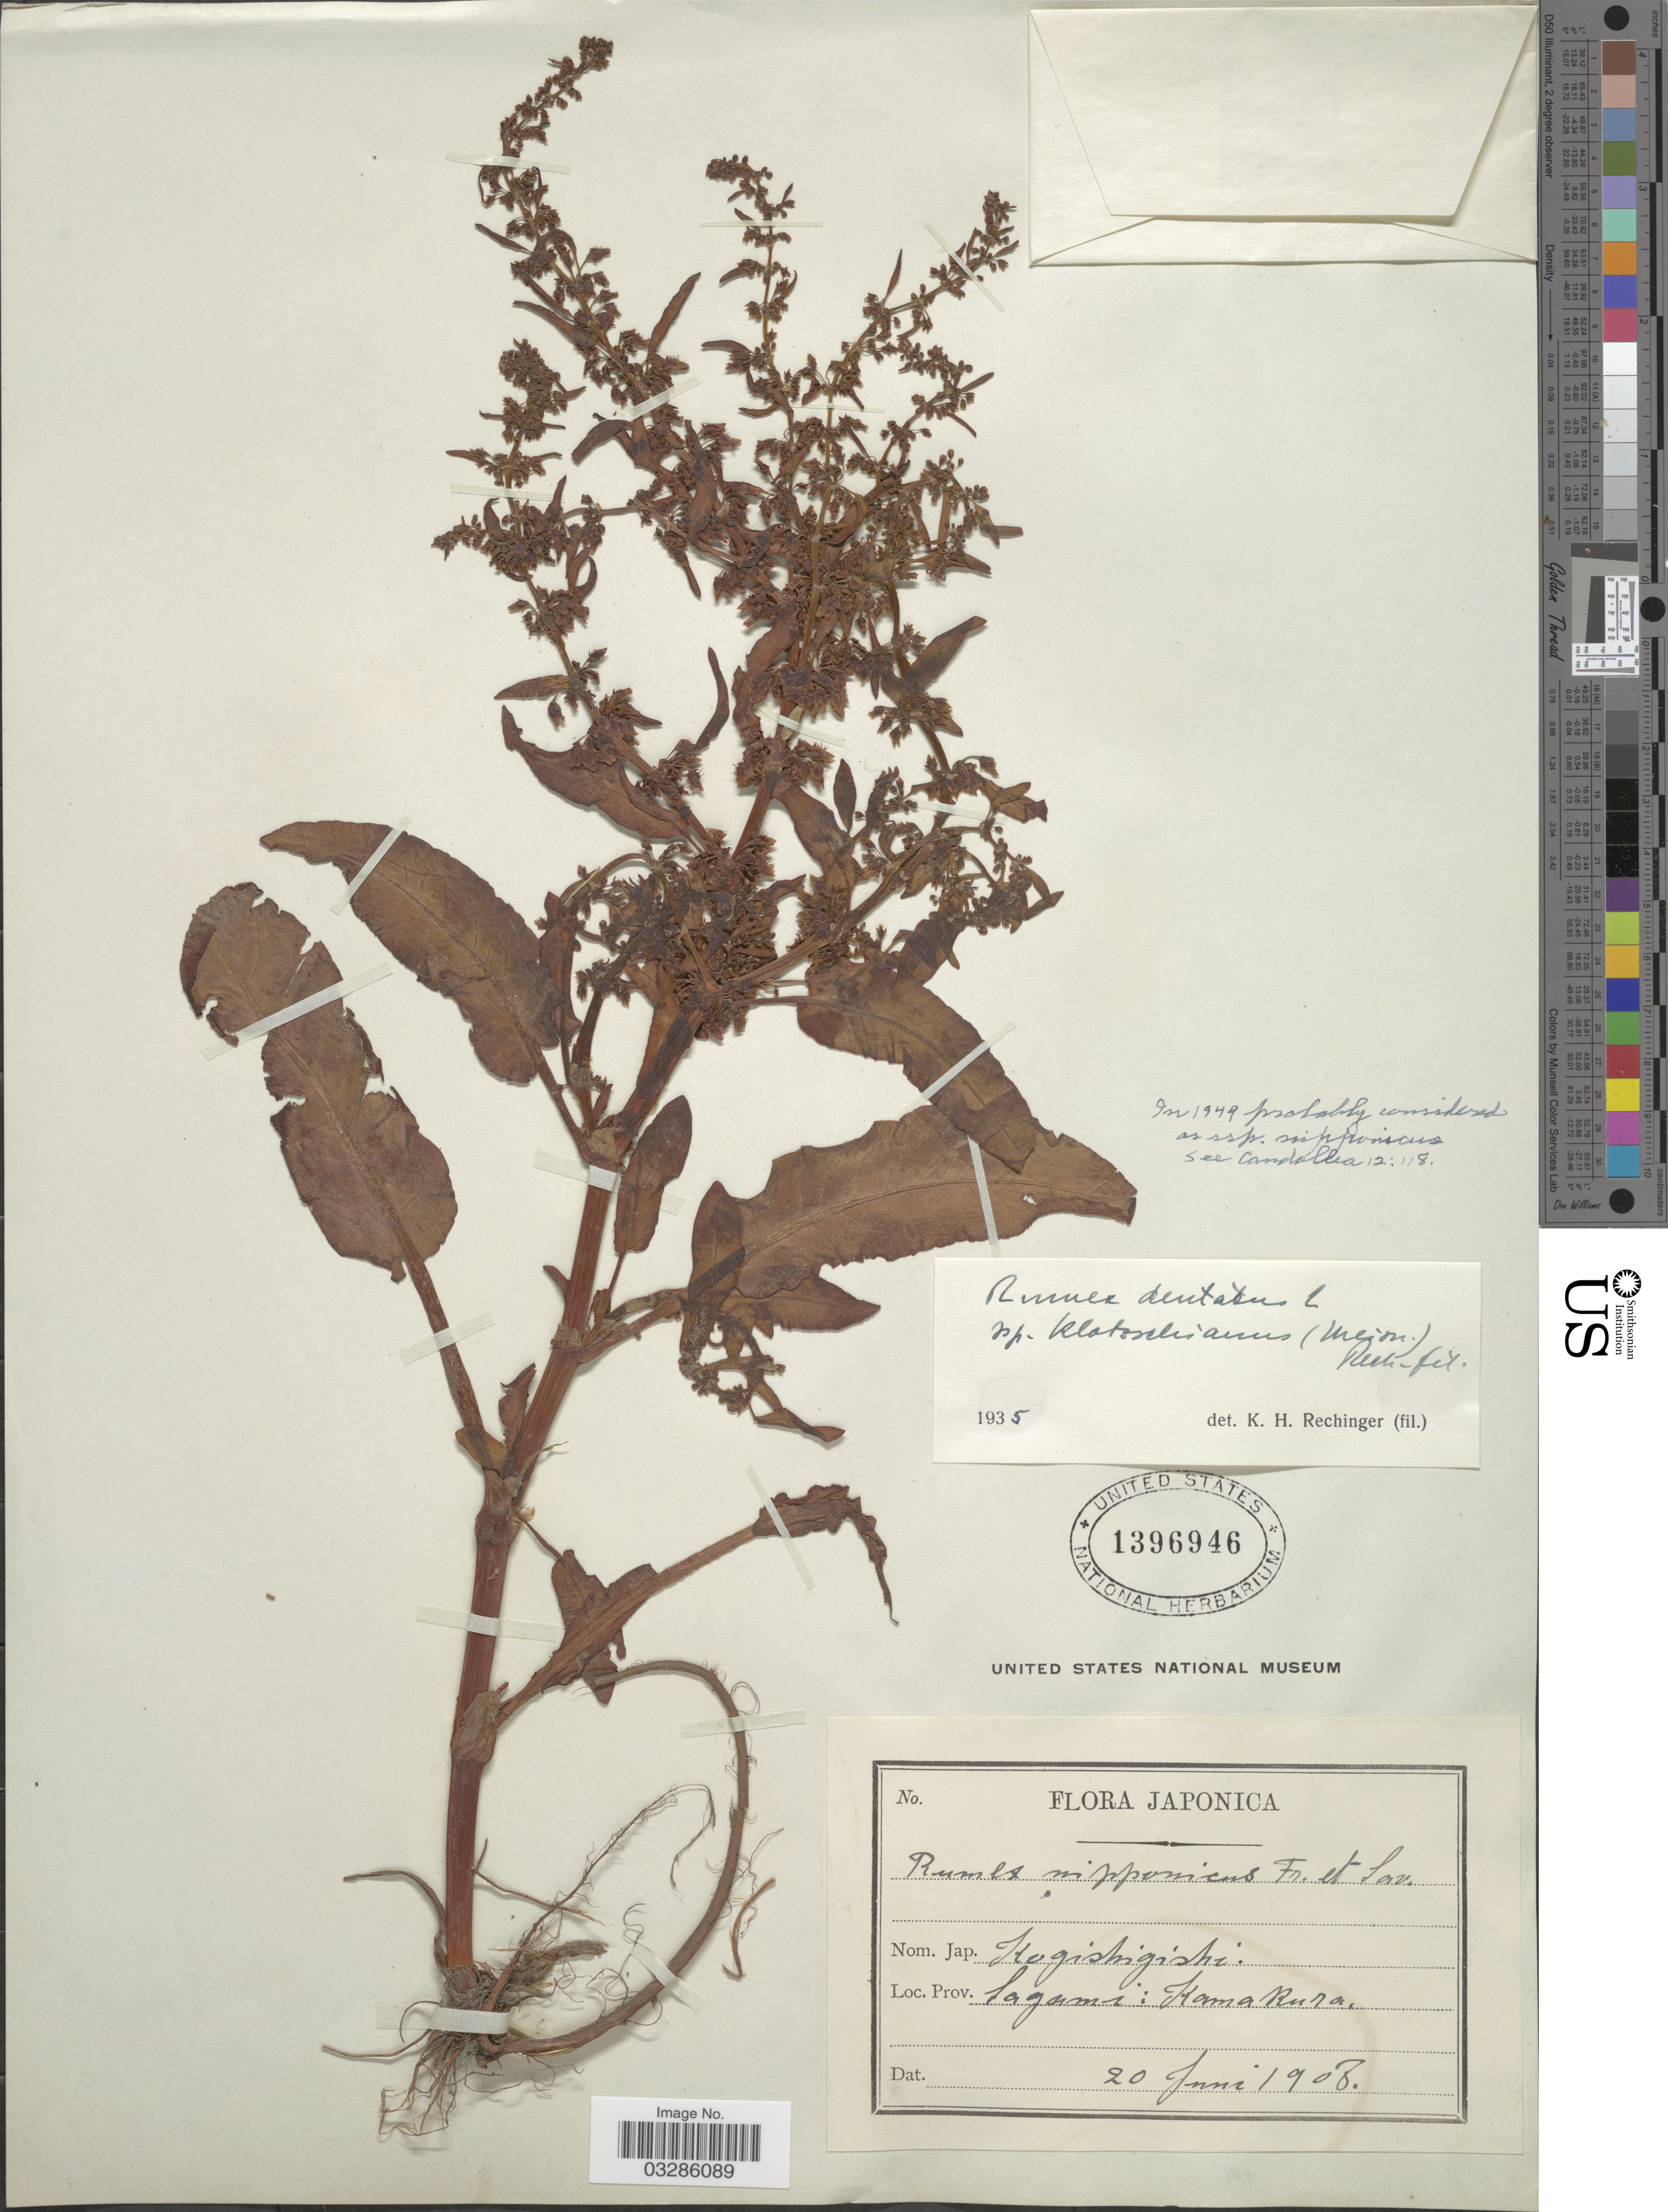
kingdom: Plantae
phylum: Tracheophyta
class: Magnoliopsida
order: Caryophyllales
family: Polygonaceae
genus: Rumex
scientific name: Rumex dentatus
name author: L.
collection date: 1908-06-20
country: Japan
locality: Sagami: Kamakura.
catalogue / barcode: US 1396946